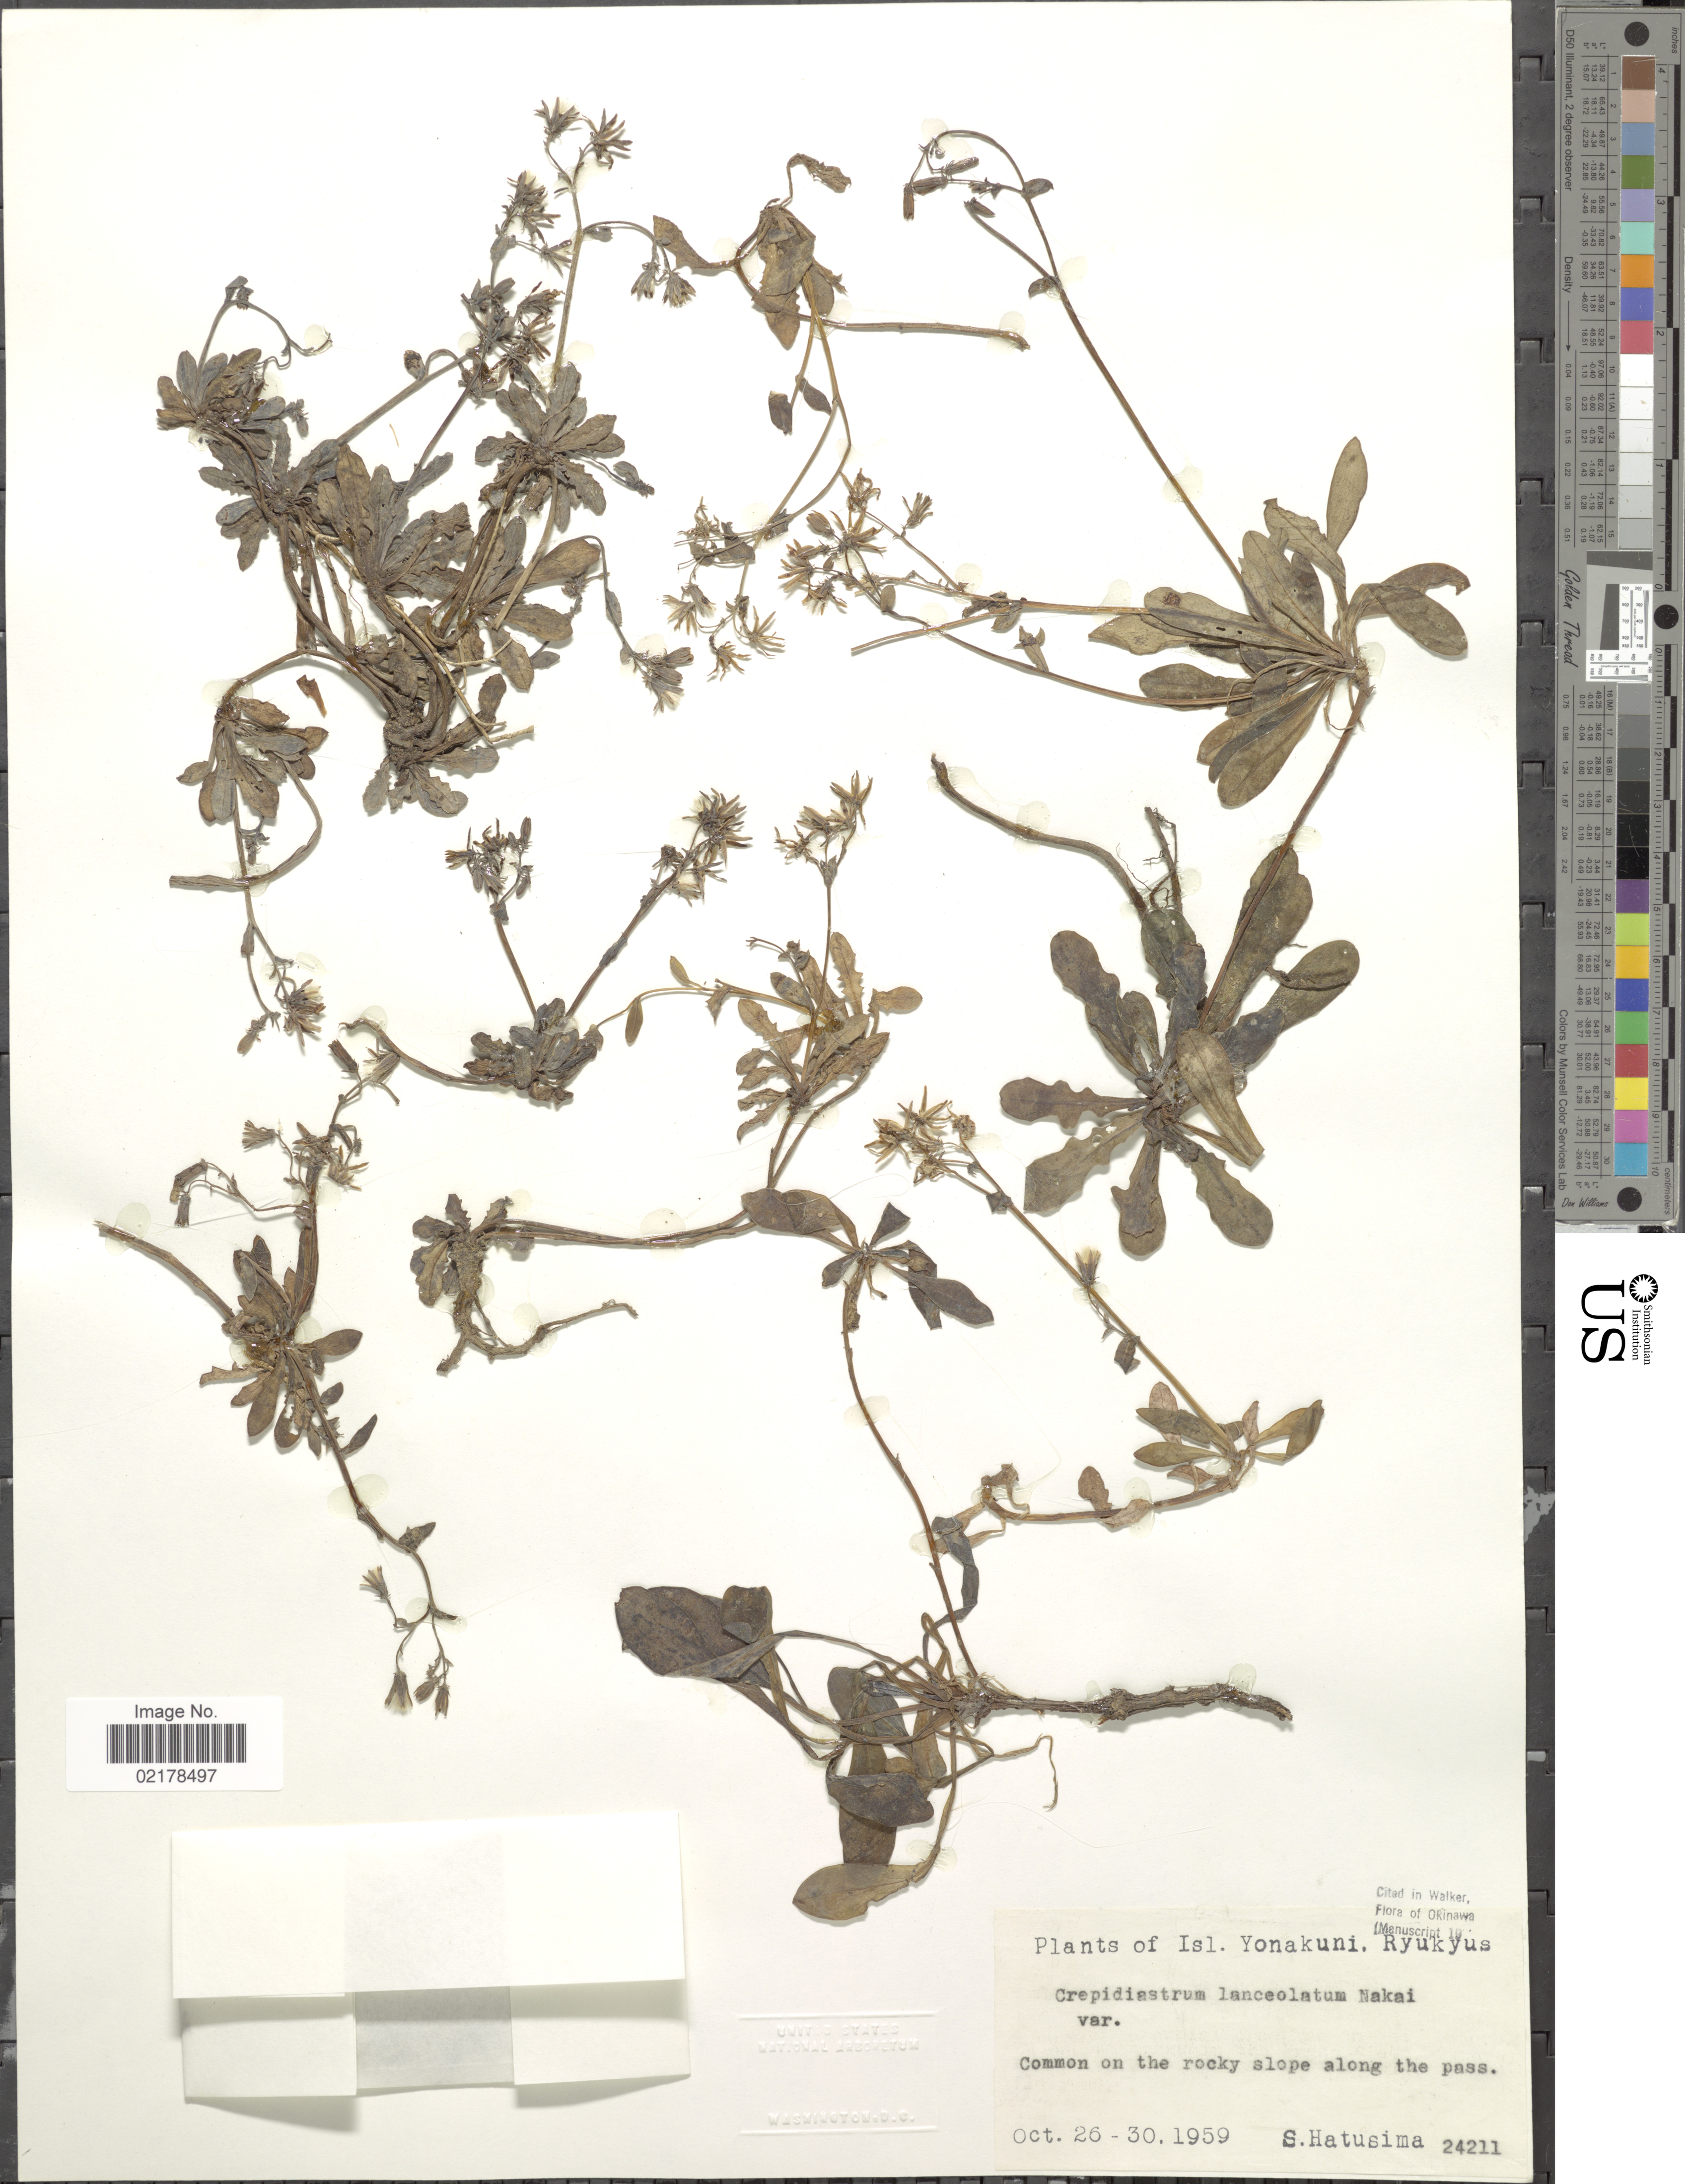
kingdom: Plantae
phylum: Tracheophyta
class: Magnoliopsida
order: Asterales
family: Asteraceae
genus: Crepidiastrum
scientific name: Crepidiastrum lanceolatum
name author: (Houtt.) Nakai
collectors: S. Hatusima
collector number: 24211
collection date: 1959-10-26/1959-10-30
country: Japan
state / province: Okinawa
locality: Isl. Yonakuni, Ryukyus, Common on the rocky slope along the pass